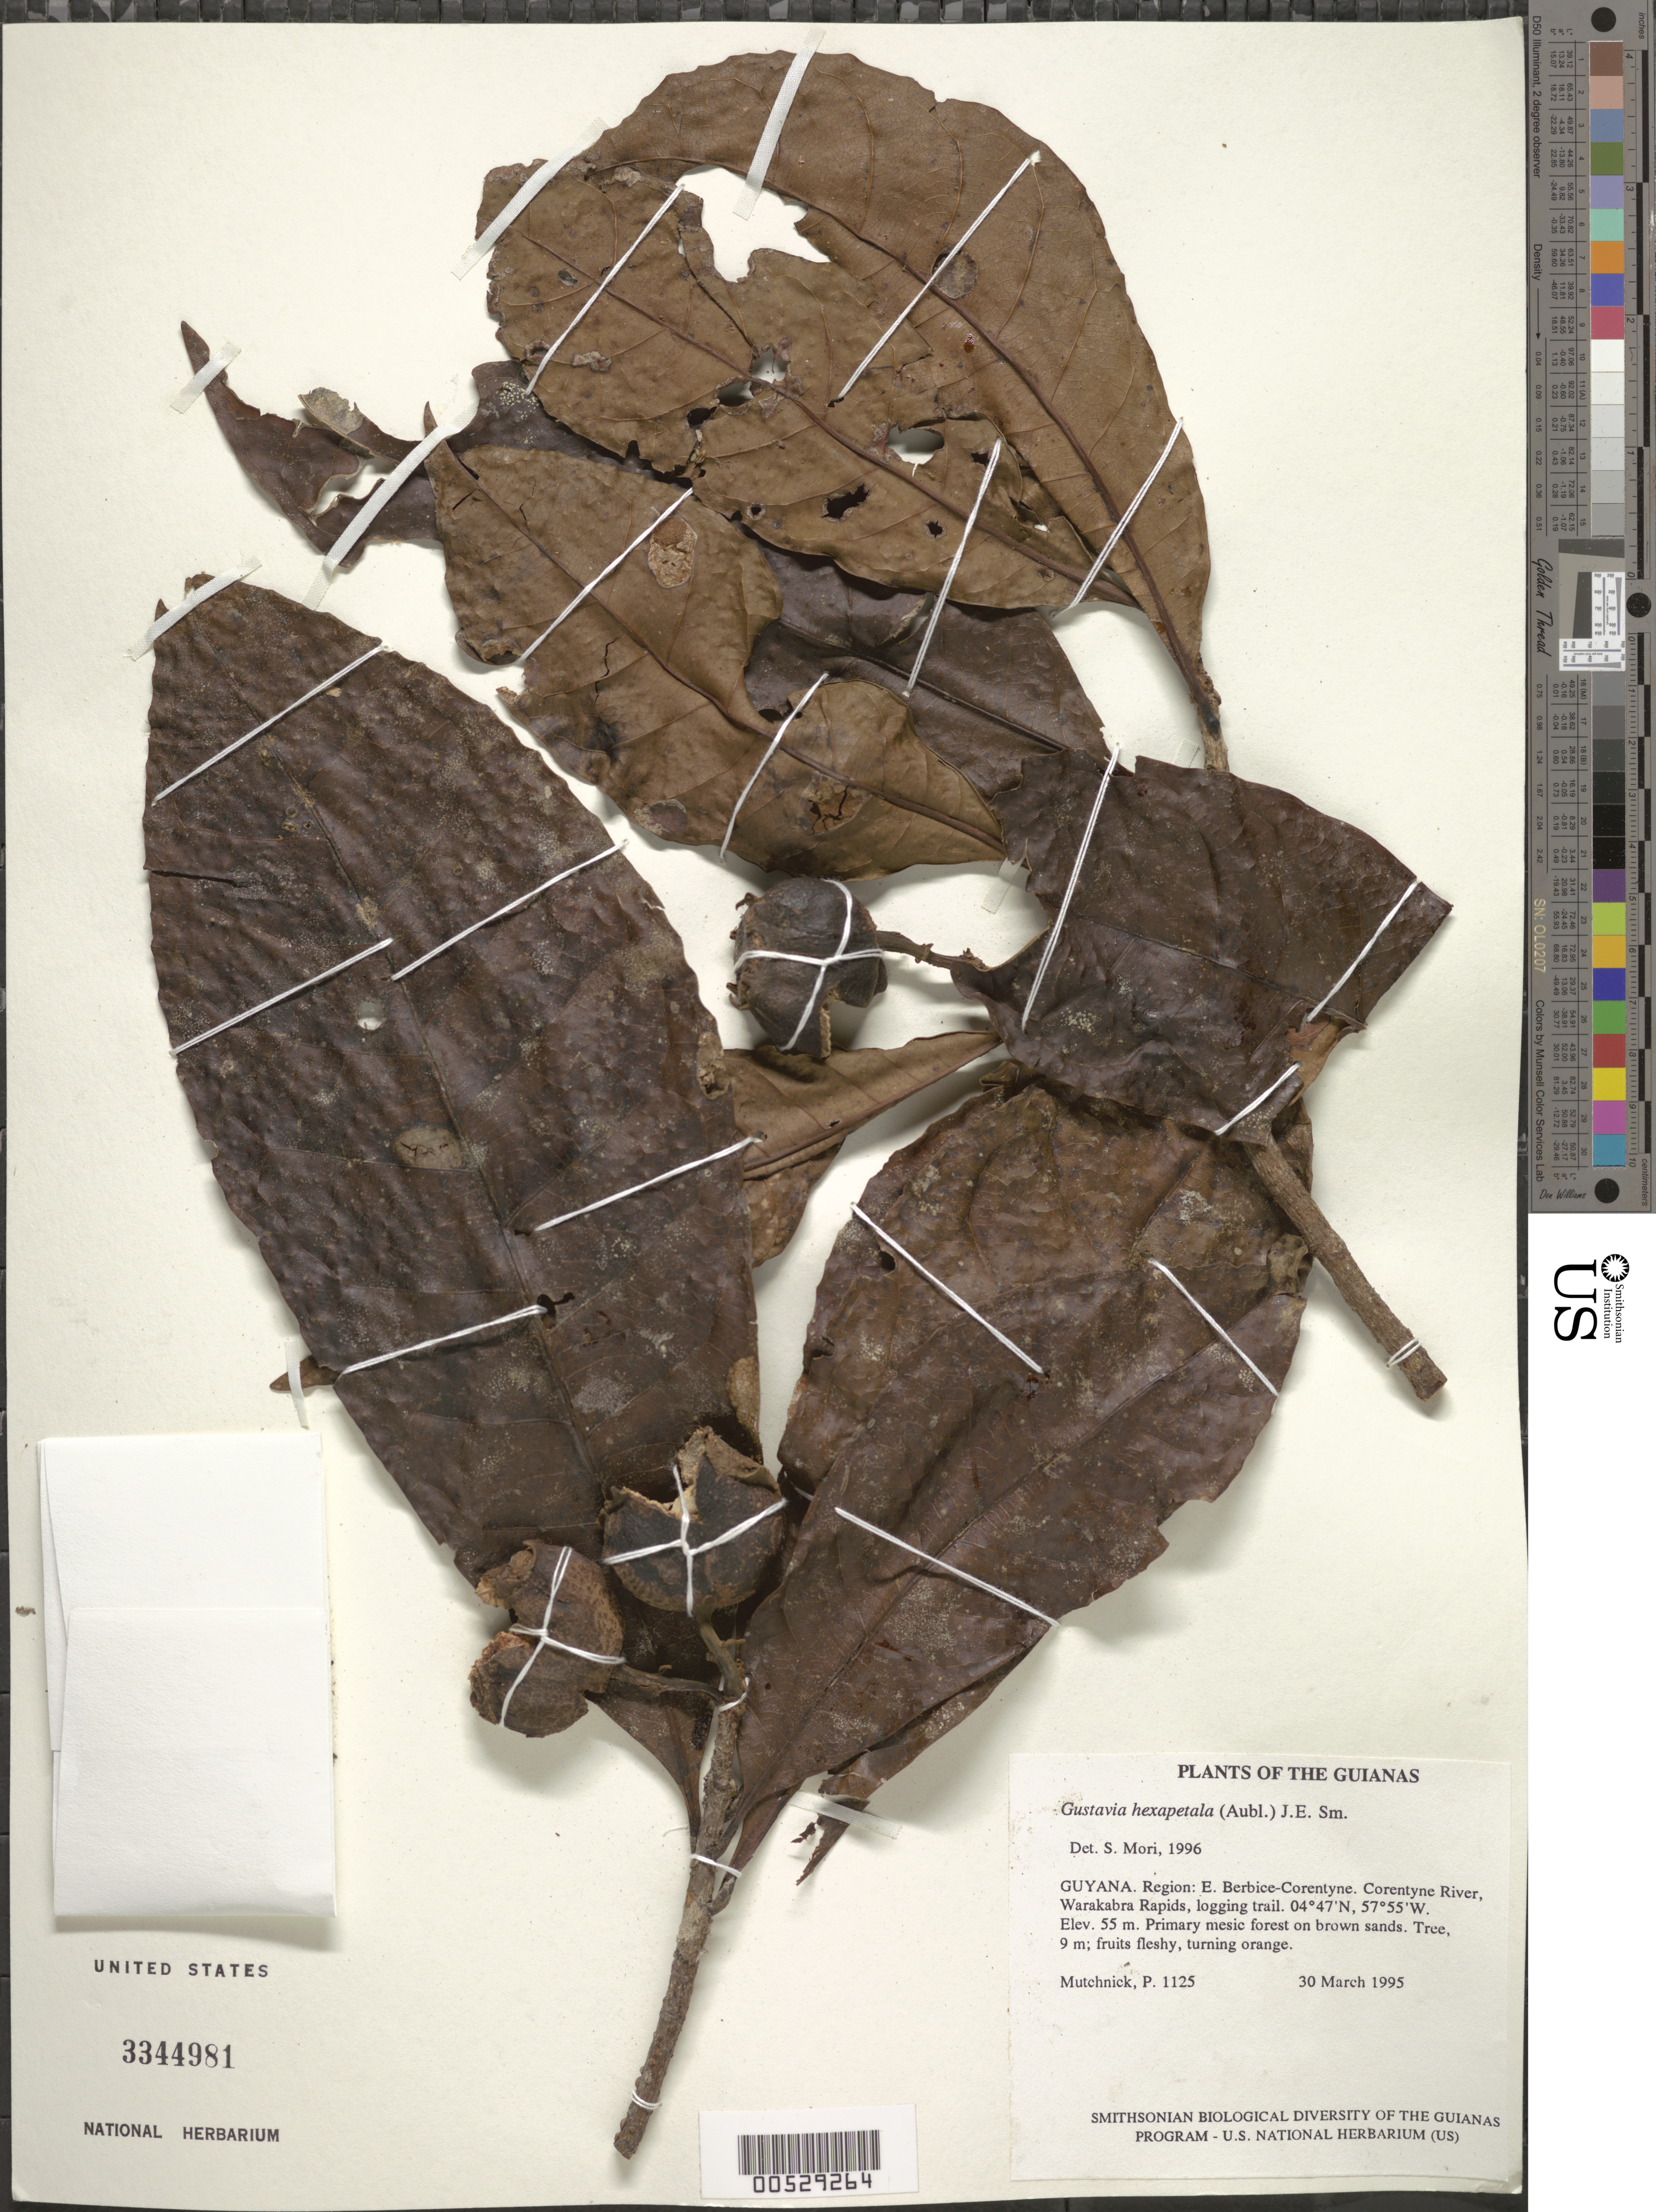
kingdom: Plantae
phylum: Tracheophyta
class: Magnoliopsida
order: Ericales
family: Lecythidaceae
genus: Gustavia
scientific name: Gustavia hexapetala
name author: (Aubl.) Sm.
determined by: Mori, Scott A.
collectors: P. Mutchnick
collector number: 1125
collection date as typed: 30 March 1995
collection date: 1995-03-30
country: Guyana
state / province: E. Berbice-Corentyne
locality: Corentyne River, Warakabra Rapids, logging trail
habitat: Primary mesic forest on brown sands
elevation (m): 55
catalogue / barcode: US 3344981